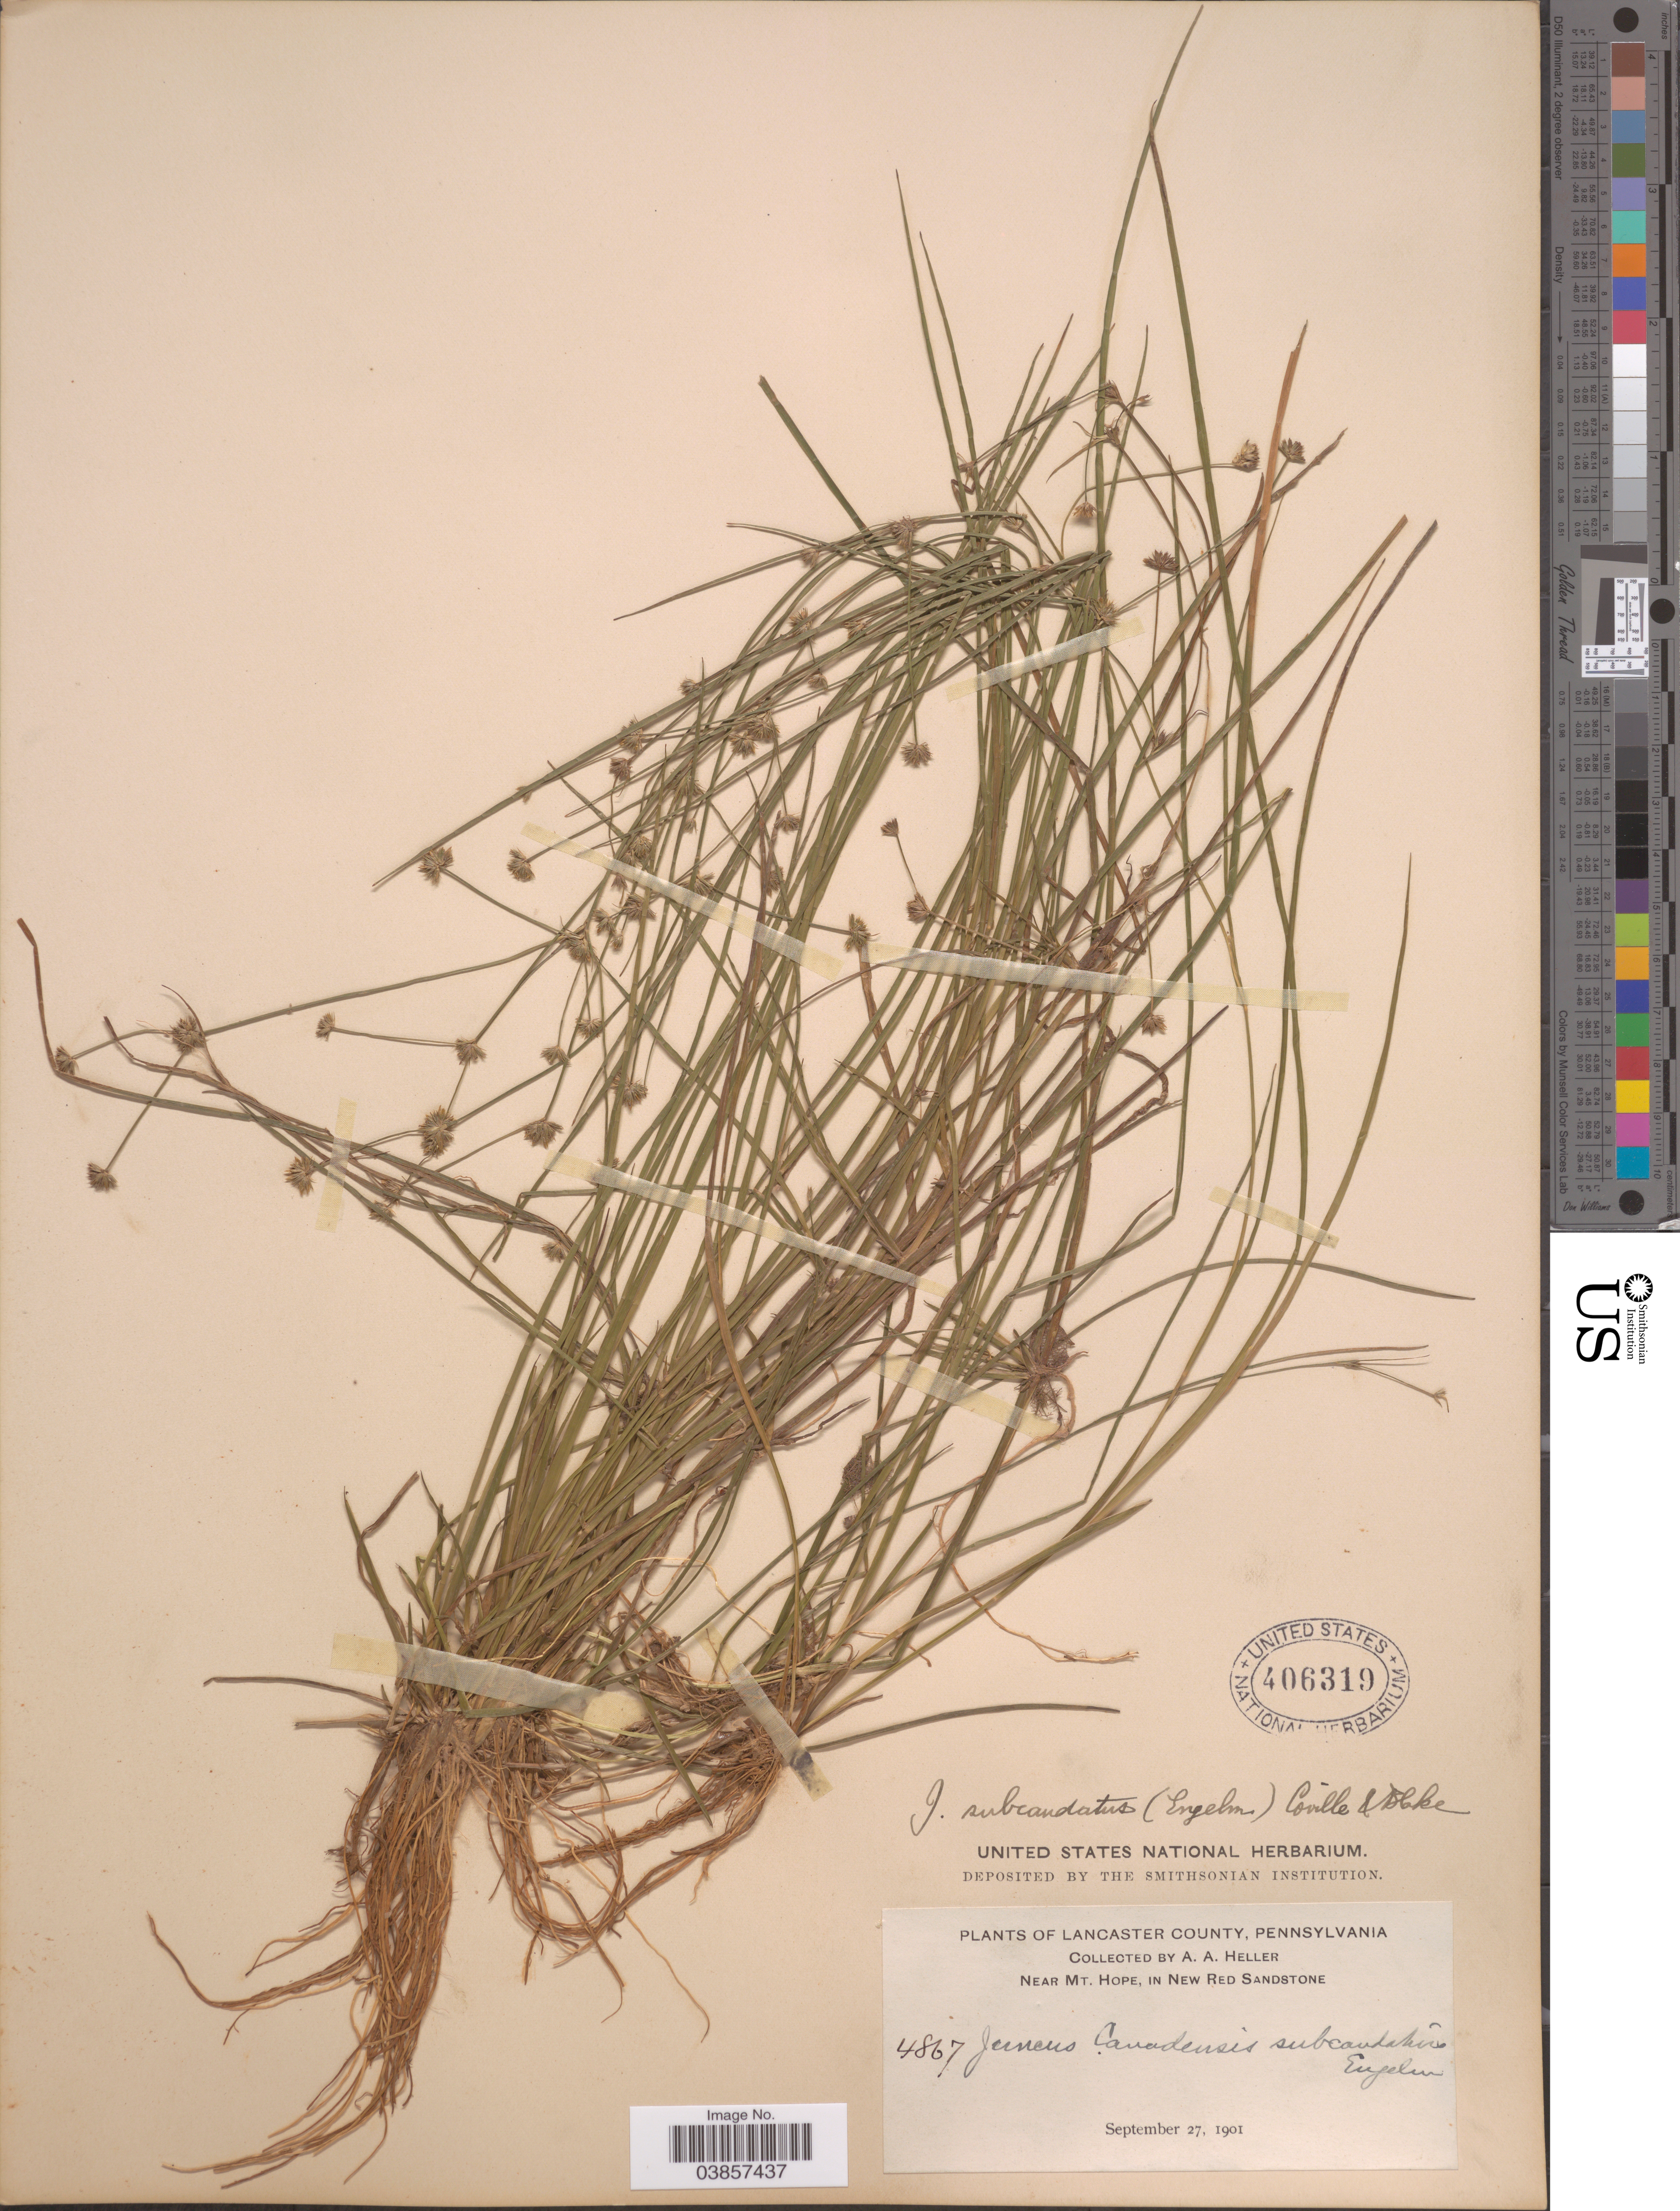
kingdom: Plantae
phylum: Tracheophyta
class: Liliopsida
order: Poales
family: Juncaceae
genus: Juncus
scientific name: Juncus subcaudatus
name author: (Engelm. ex A. Gray) Coville & S.F. Blake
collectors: A. A. Heller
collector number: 4867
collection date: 1901-09-27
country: United States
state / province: Pennsylvania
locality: Lancaster County. Near Mt. Hope, in New Red Sandstone.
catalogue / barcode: US 406319